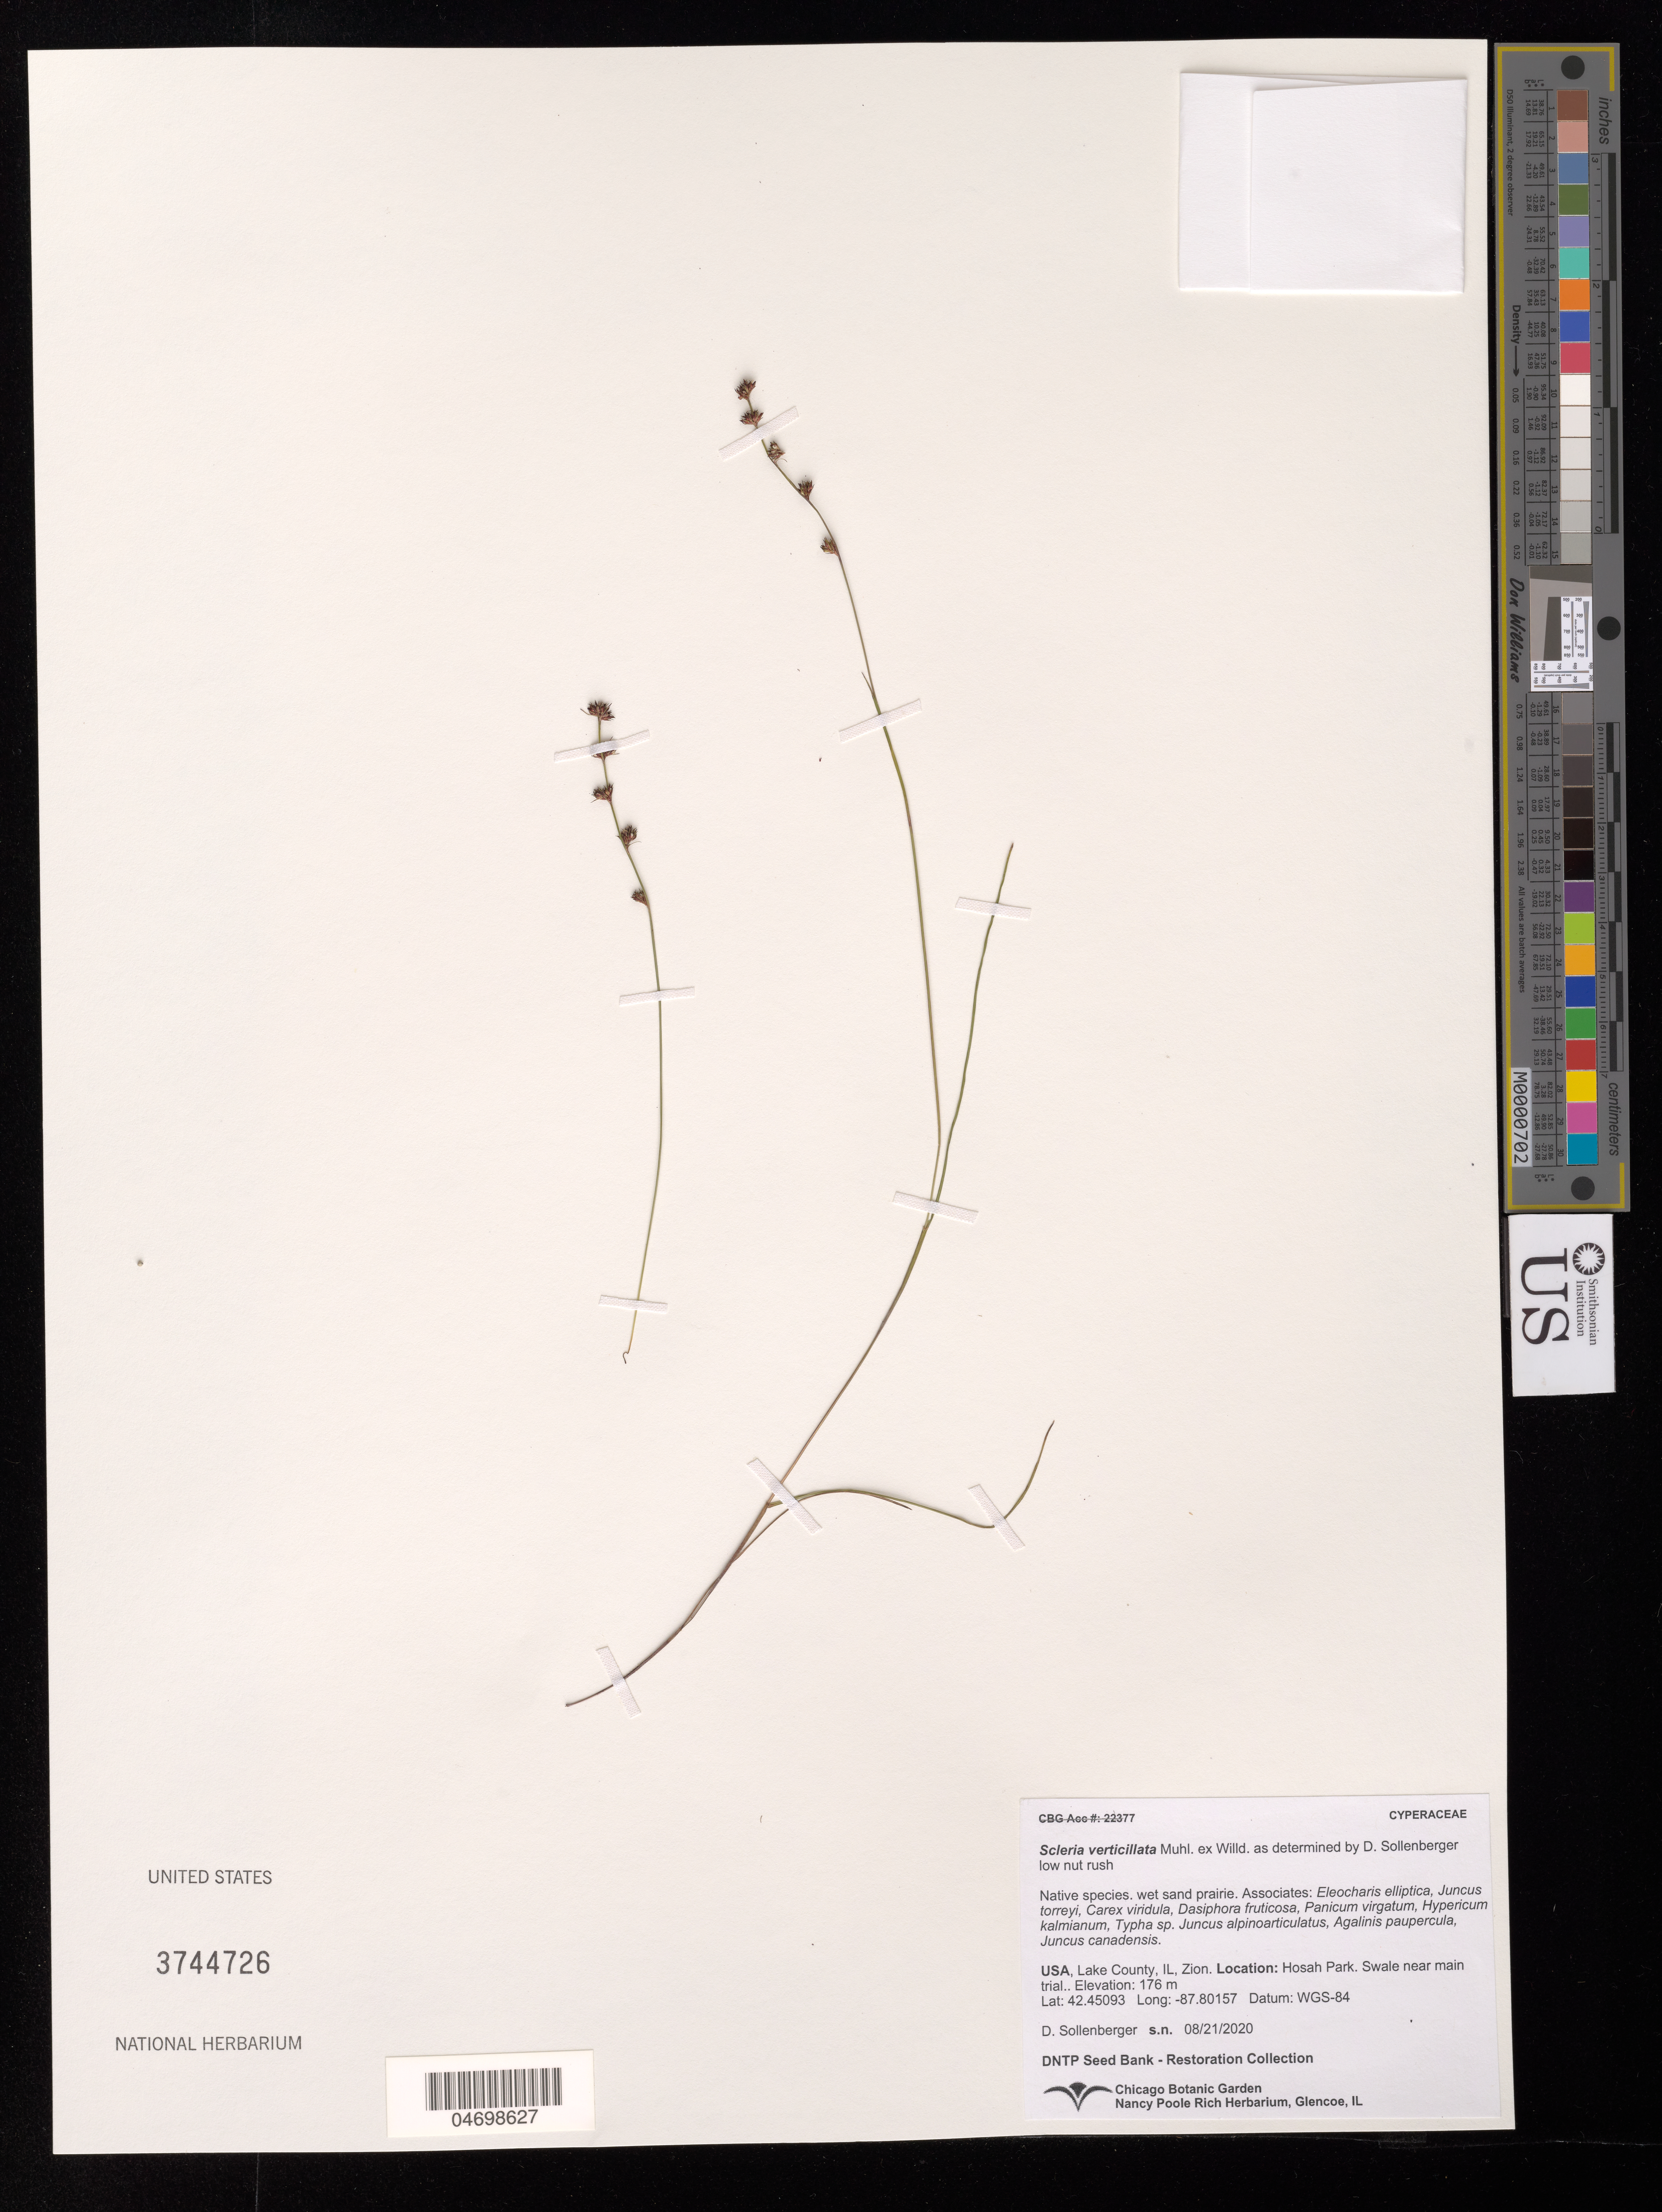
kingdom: Plantae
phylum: Tracheophyta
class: Liliopsida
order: Poales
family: Cyperaceae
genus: Scleria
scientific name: Scleria verticillata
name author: Muhl. ex Willd.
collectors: D. Sollenberger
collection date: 2020-08-21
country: United States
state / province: Illinois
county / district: Lake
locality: Zion. Hosah Park. Swale near main trail.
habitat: Wet sand prairie. With Juncus torreyi, Carex viridula, Typha sp., Panicum virgatum, etc.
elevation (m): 176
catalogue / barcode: US 3744726